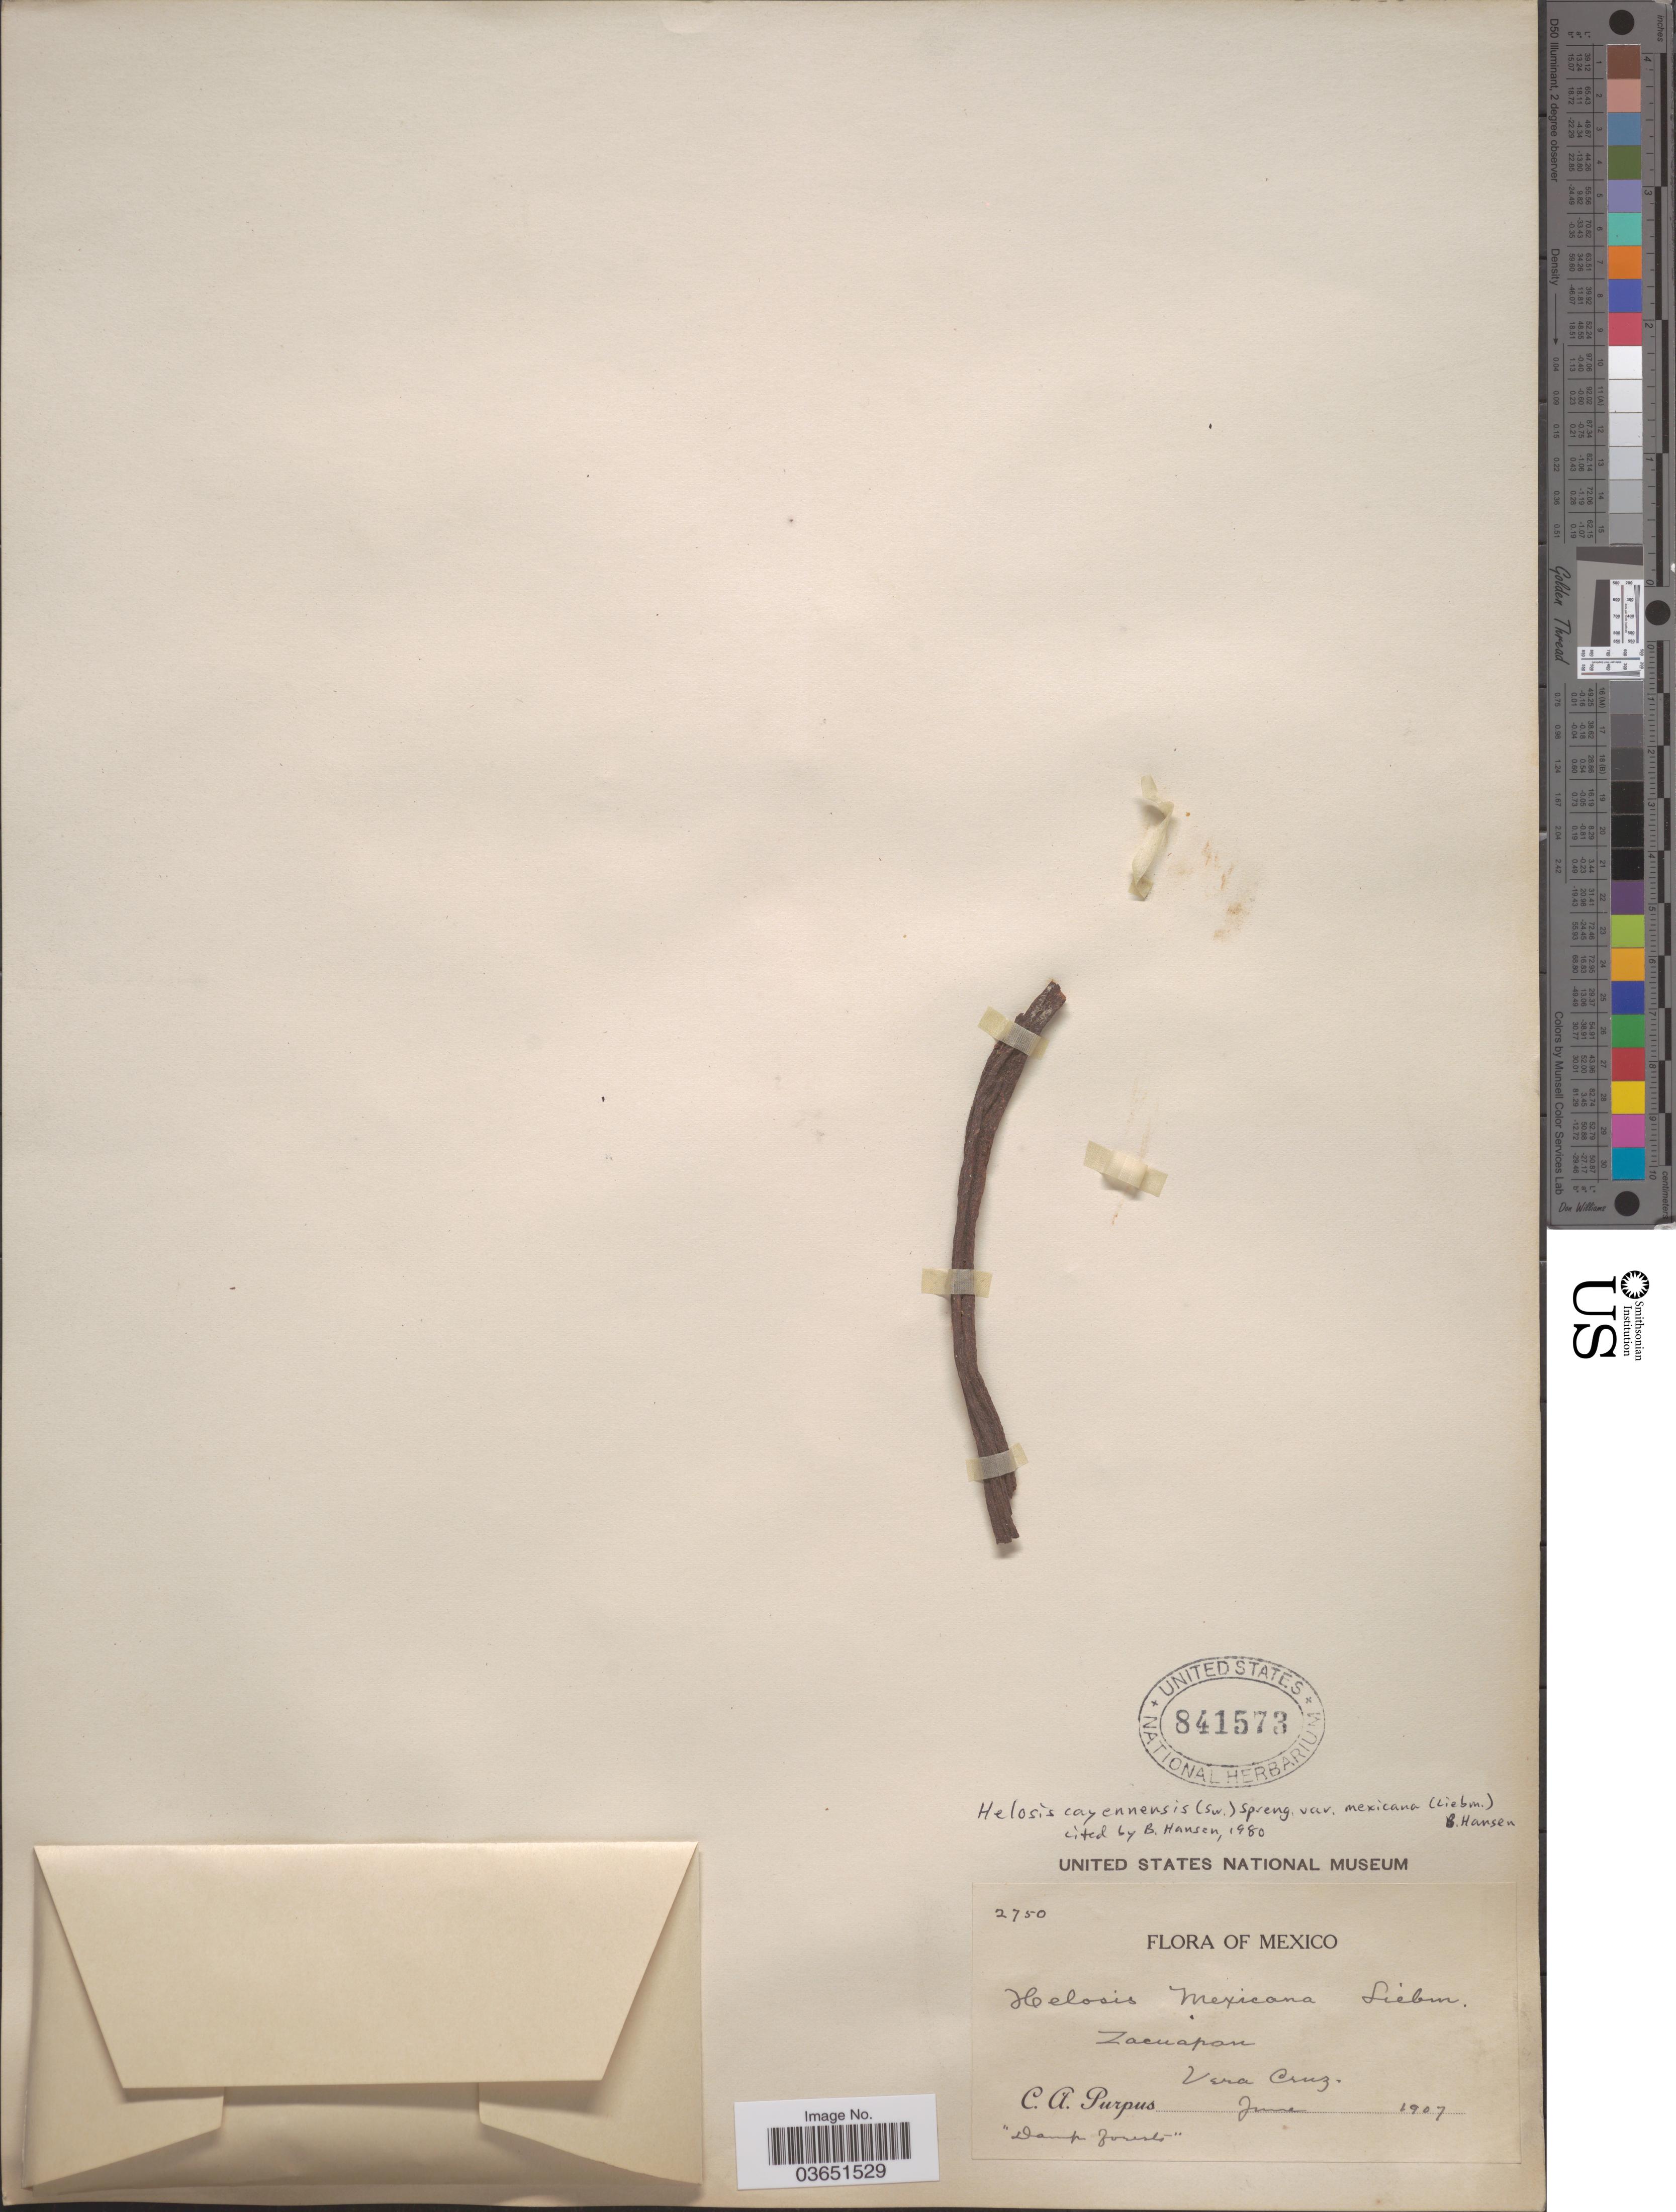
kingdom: Plantae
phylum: Tracheophyta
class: Magnoliopsida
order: Santalales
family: Balanophoraceae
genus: Helosis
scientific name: Helosis cayanensis var. mexicana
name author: (Liebm.) B. Hansen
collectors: C. A. Purpus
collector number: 2750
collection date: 1907-06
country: Mexico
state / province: Veracruz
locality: Zacuapan. Vera Cruz.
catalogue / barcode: US 841573